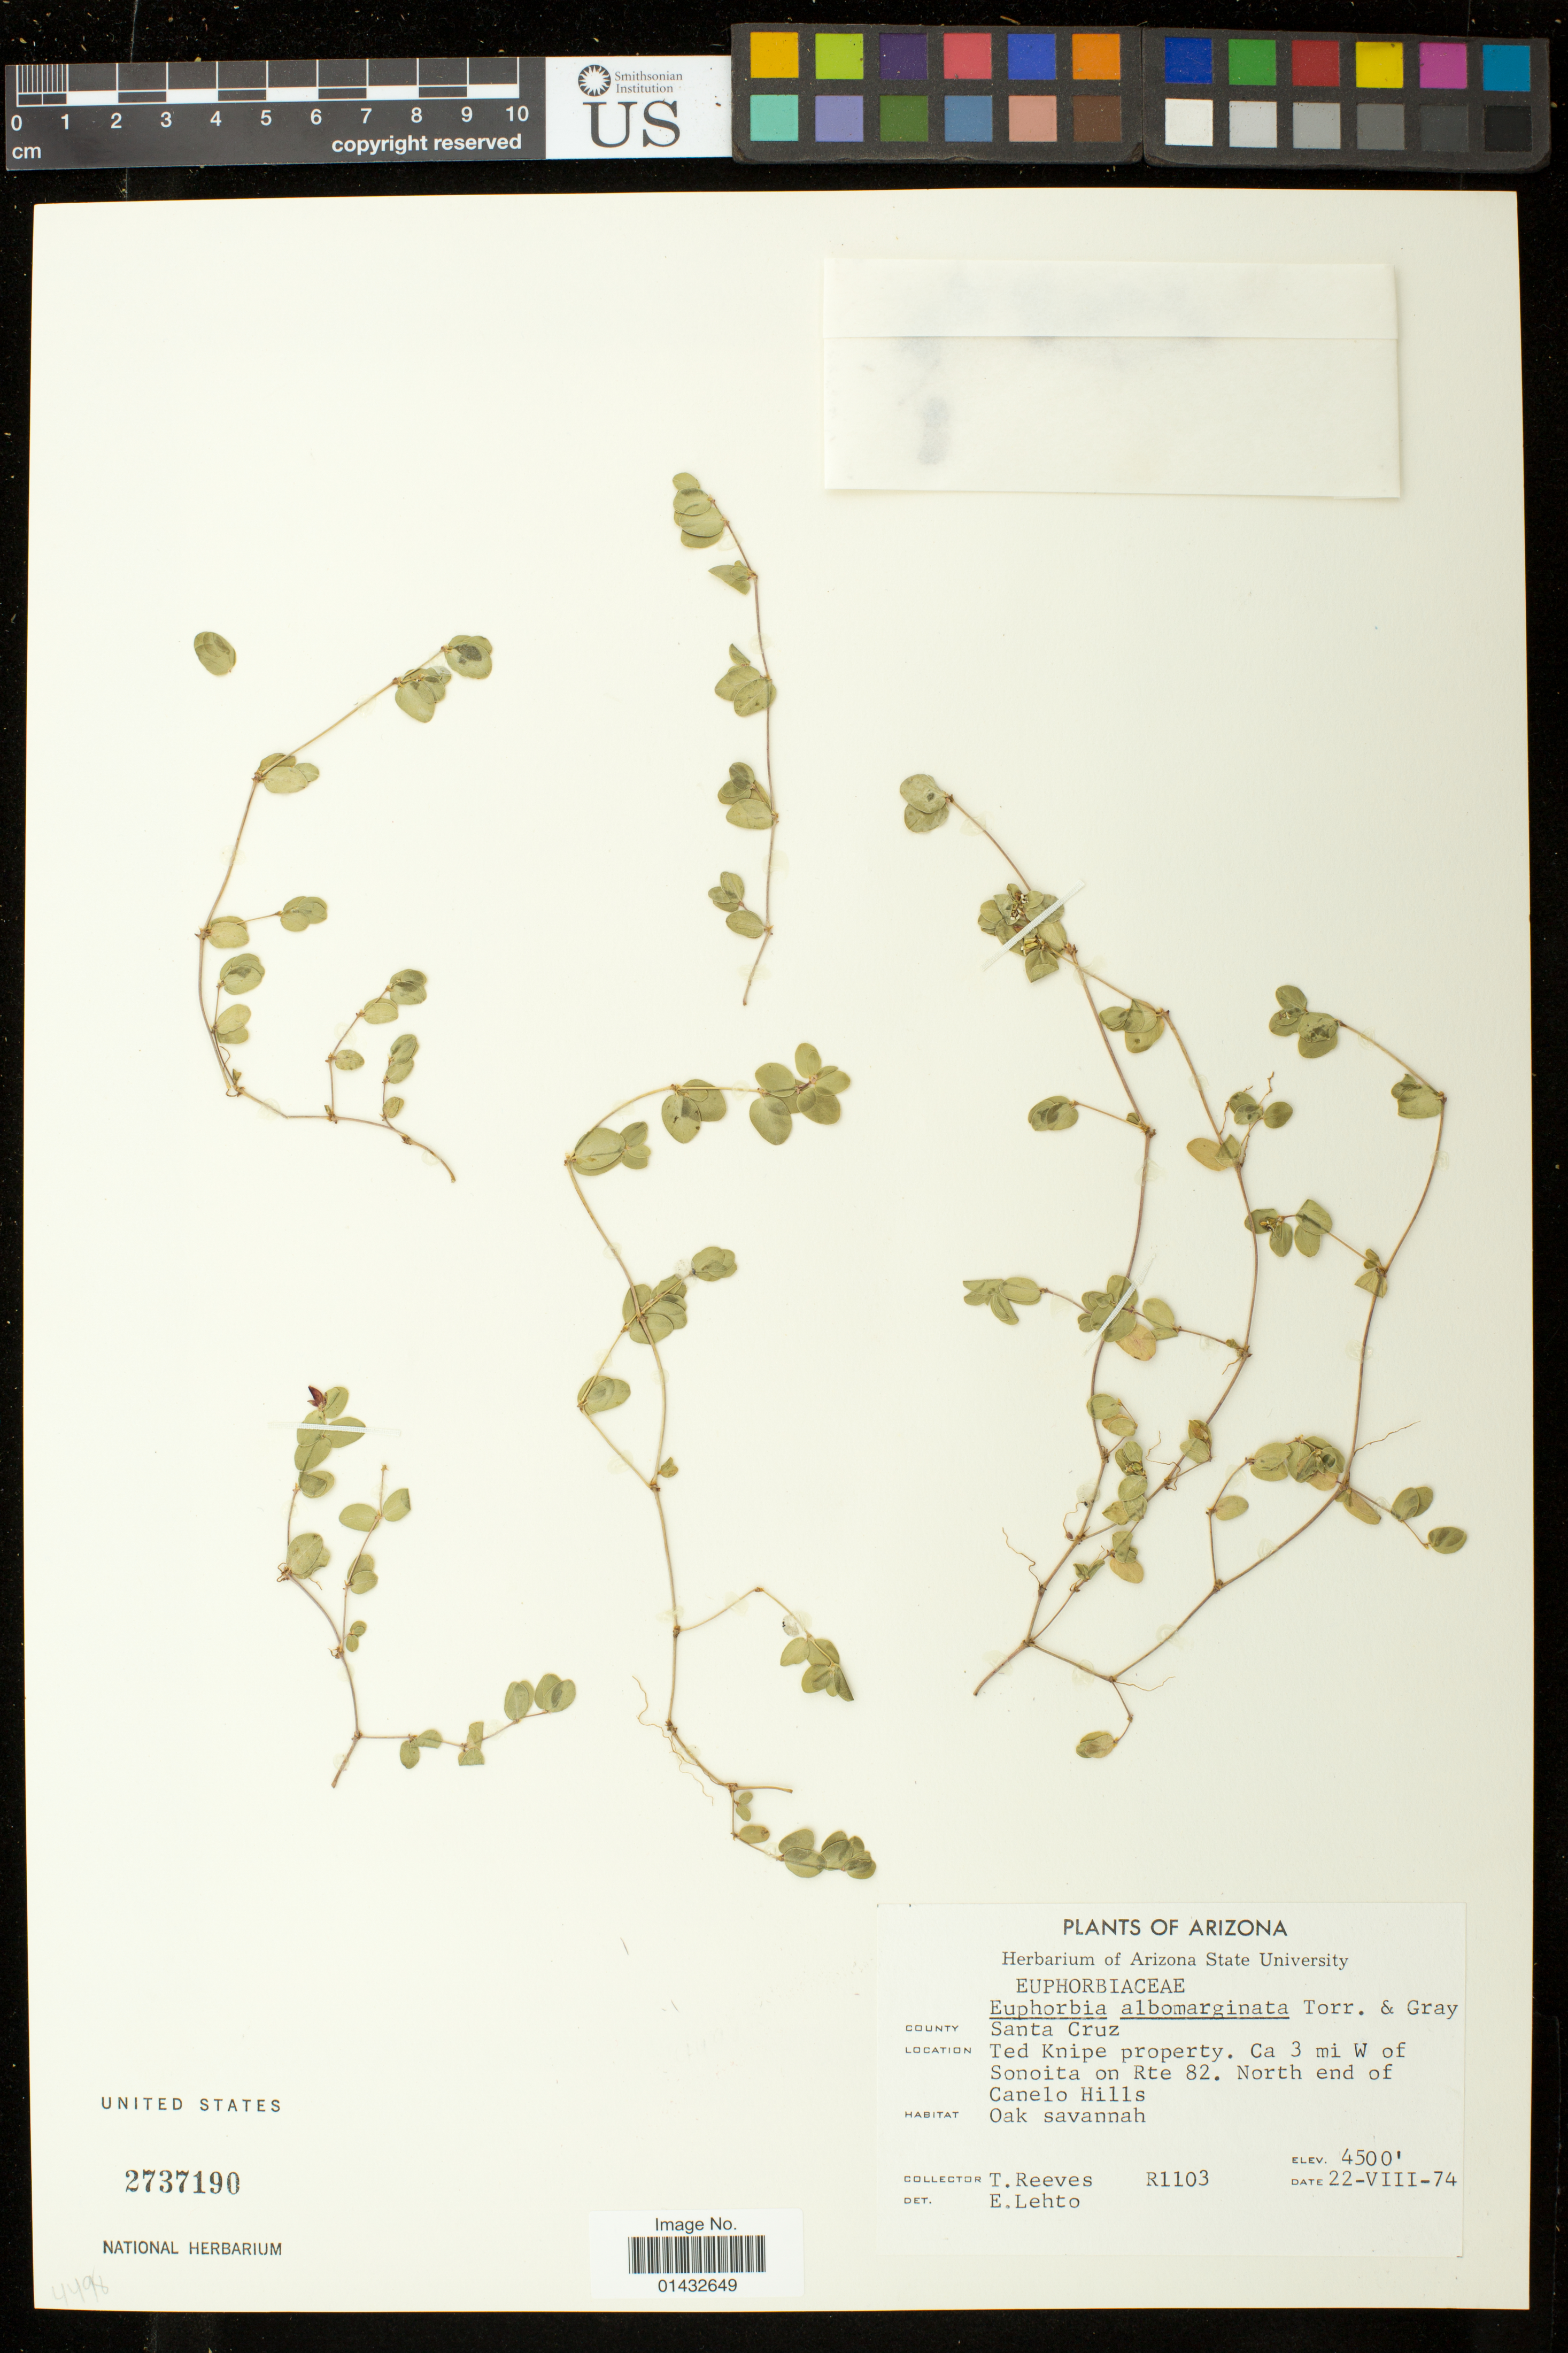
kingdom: Plantae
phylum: Tracheophyta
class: Magnoliopsida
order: Malpighiales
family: Euphorbiaceae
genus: Euphorbia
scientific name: Euphorbia albomarginata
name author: Torr. & A. Gray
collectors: T. Reeves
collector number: R1103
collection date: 1974-08-22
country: United States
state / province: Arizona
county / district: Santa Cruz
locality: Ted Knipe property. Ca 3 mi W of Sonoita on Rte 82. North end of Canelo Hills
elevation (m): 1372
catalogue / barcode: US 2737190